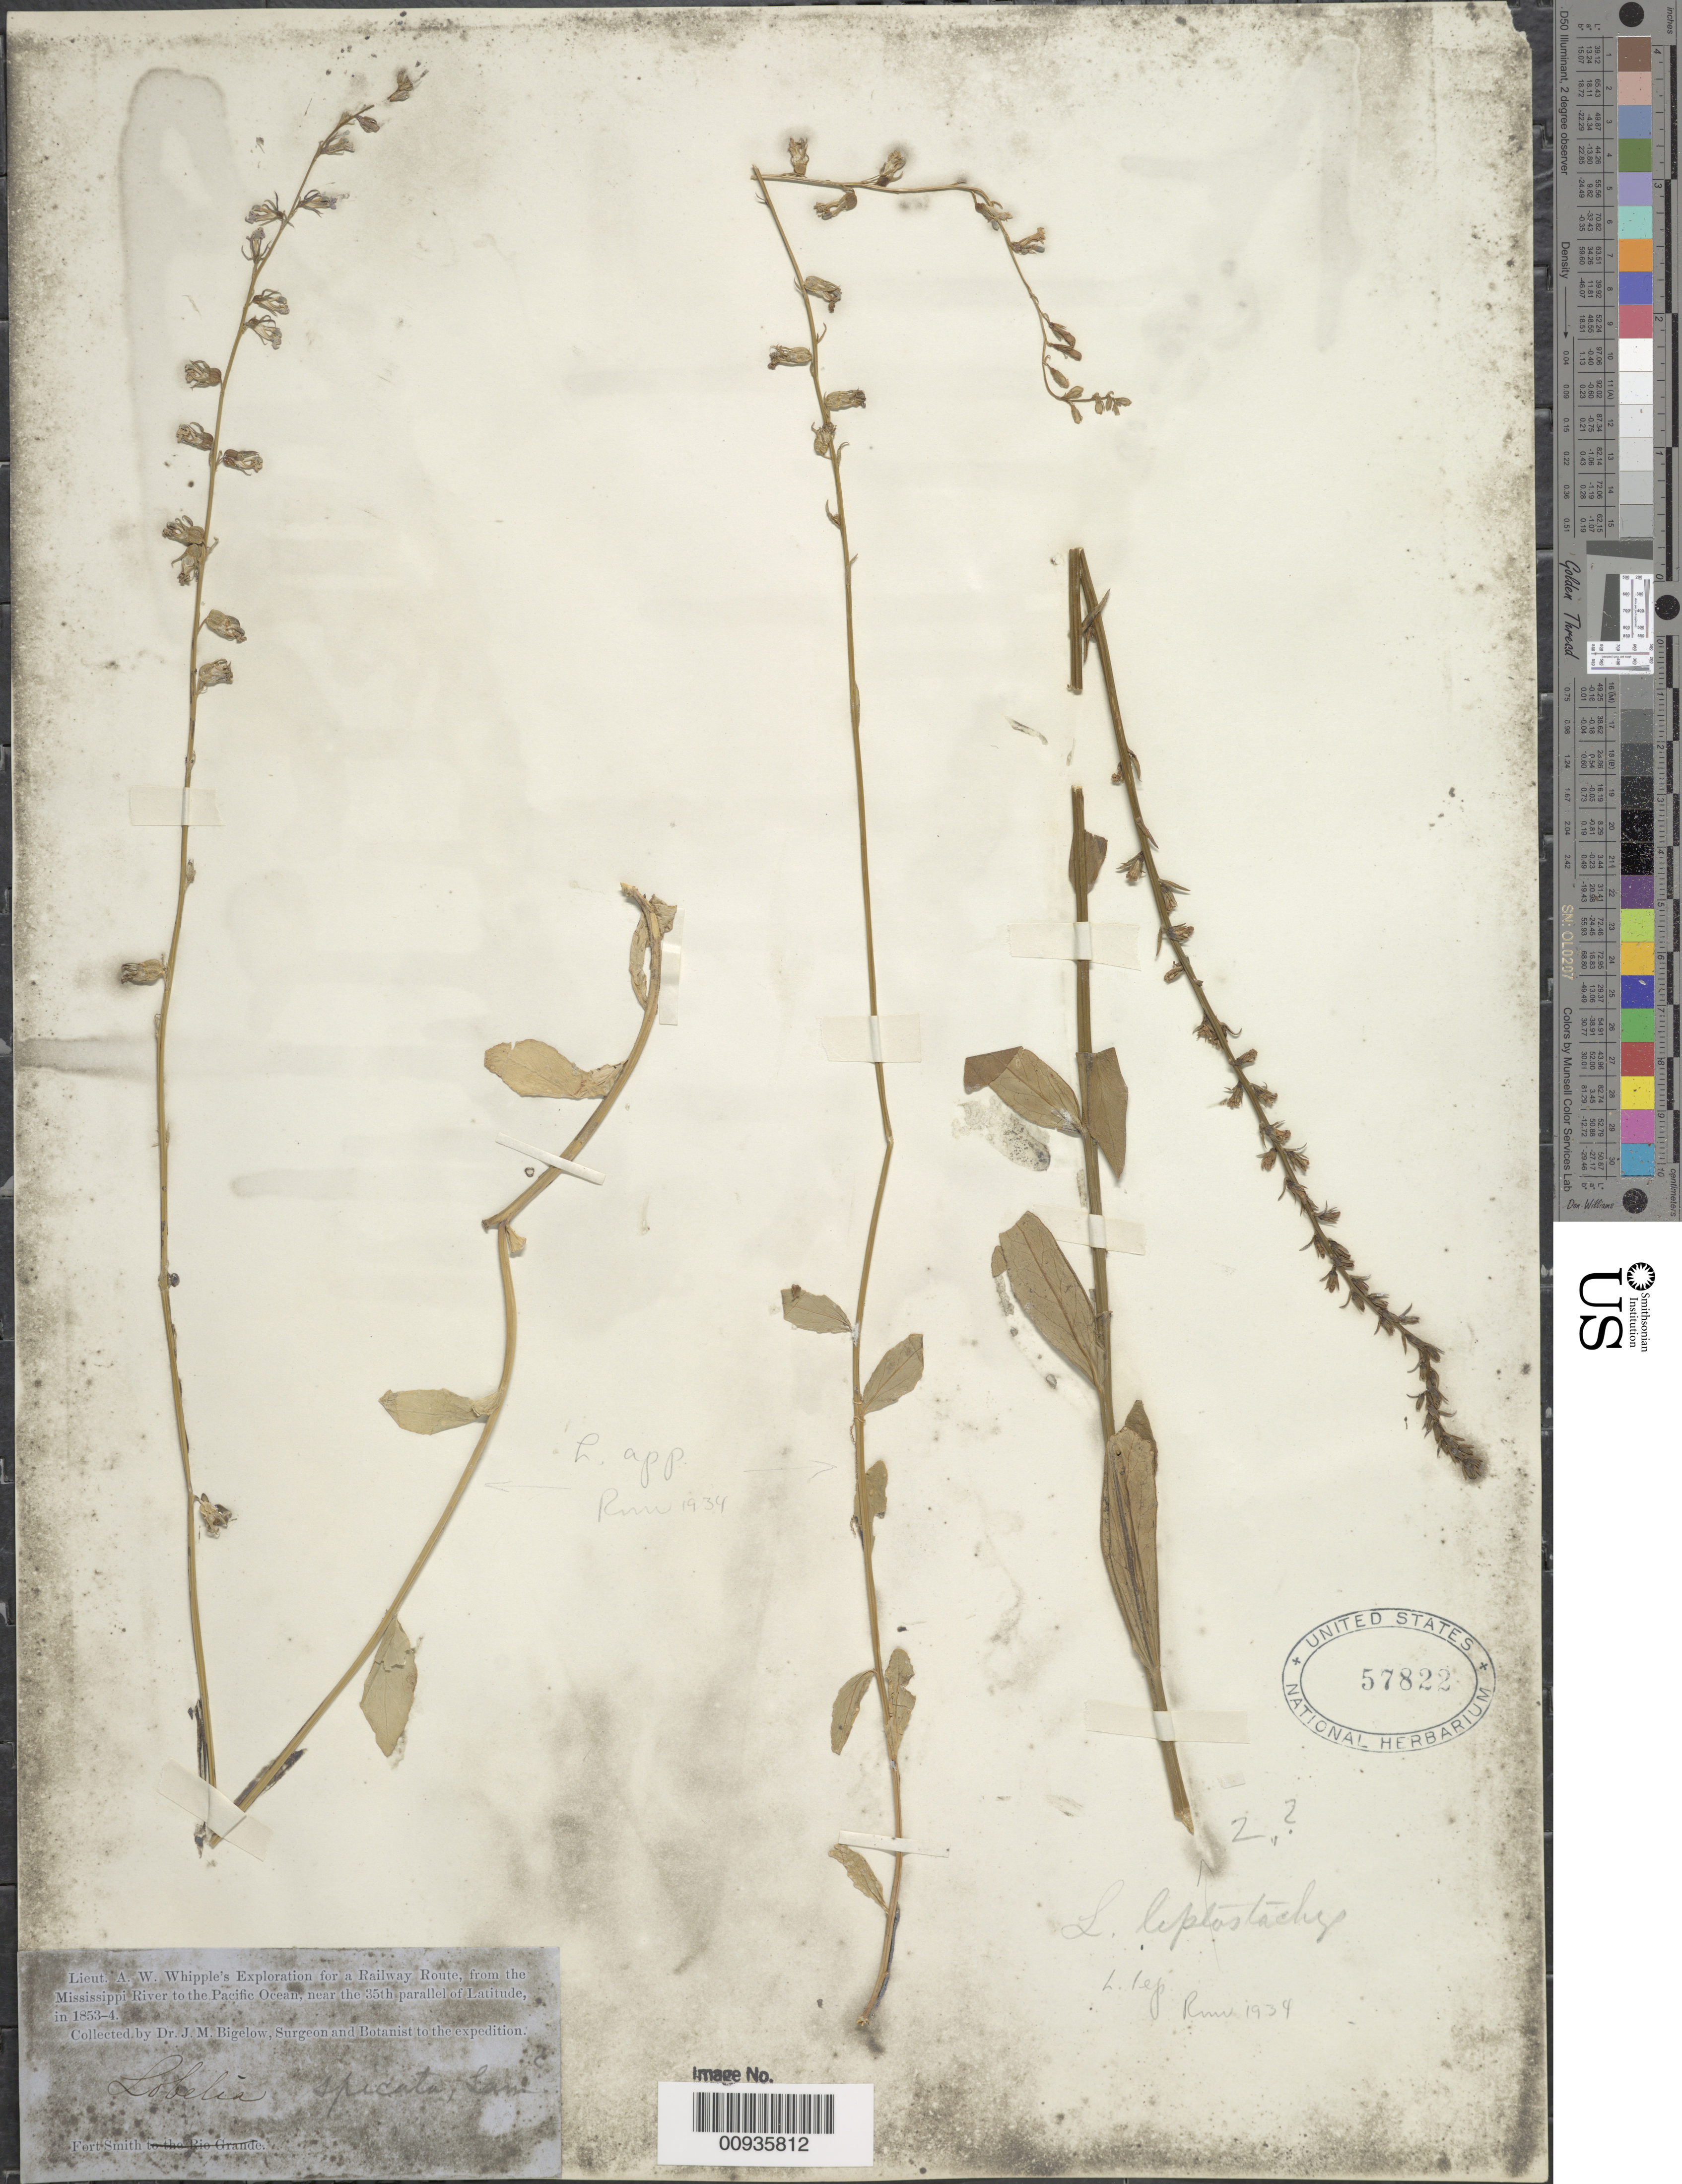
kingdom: Plantae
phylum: Tracheophyta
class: Magnoliopsida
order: Asterales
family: Campanulaceae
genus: Lobelia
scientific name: Lobelia appendiculata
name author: A. DC.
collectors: J. M. Bigelow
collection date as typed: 1853 to -- -- 1854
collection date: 1853/1854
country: United States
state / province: Arkansas (?)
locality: Fort Smith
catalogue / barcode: US 57822